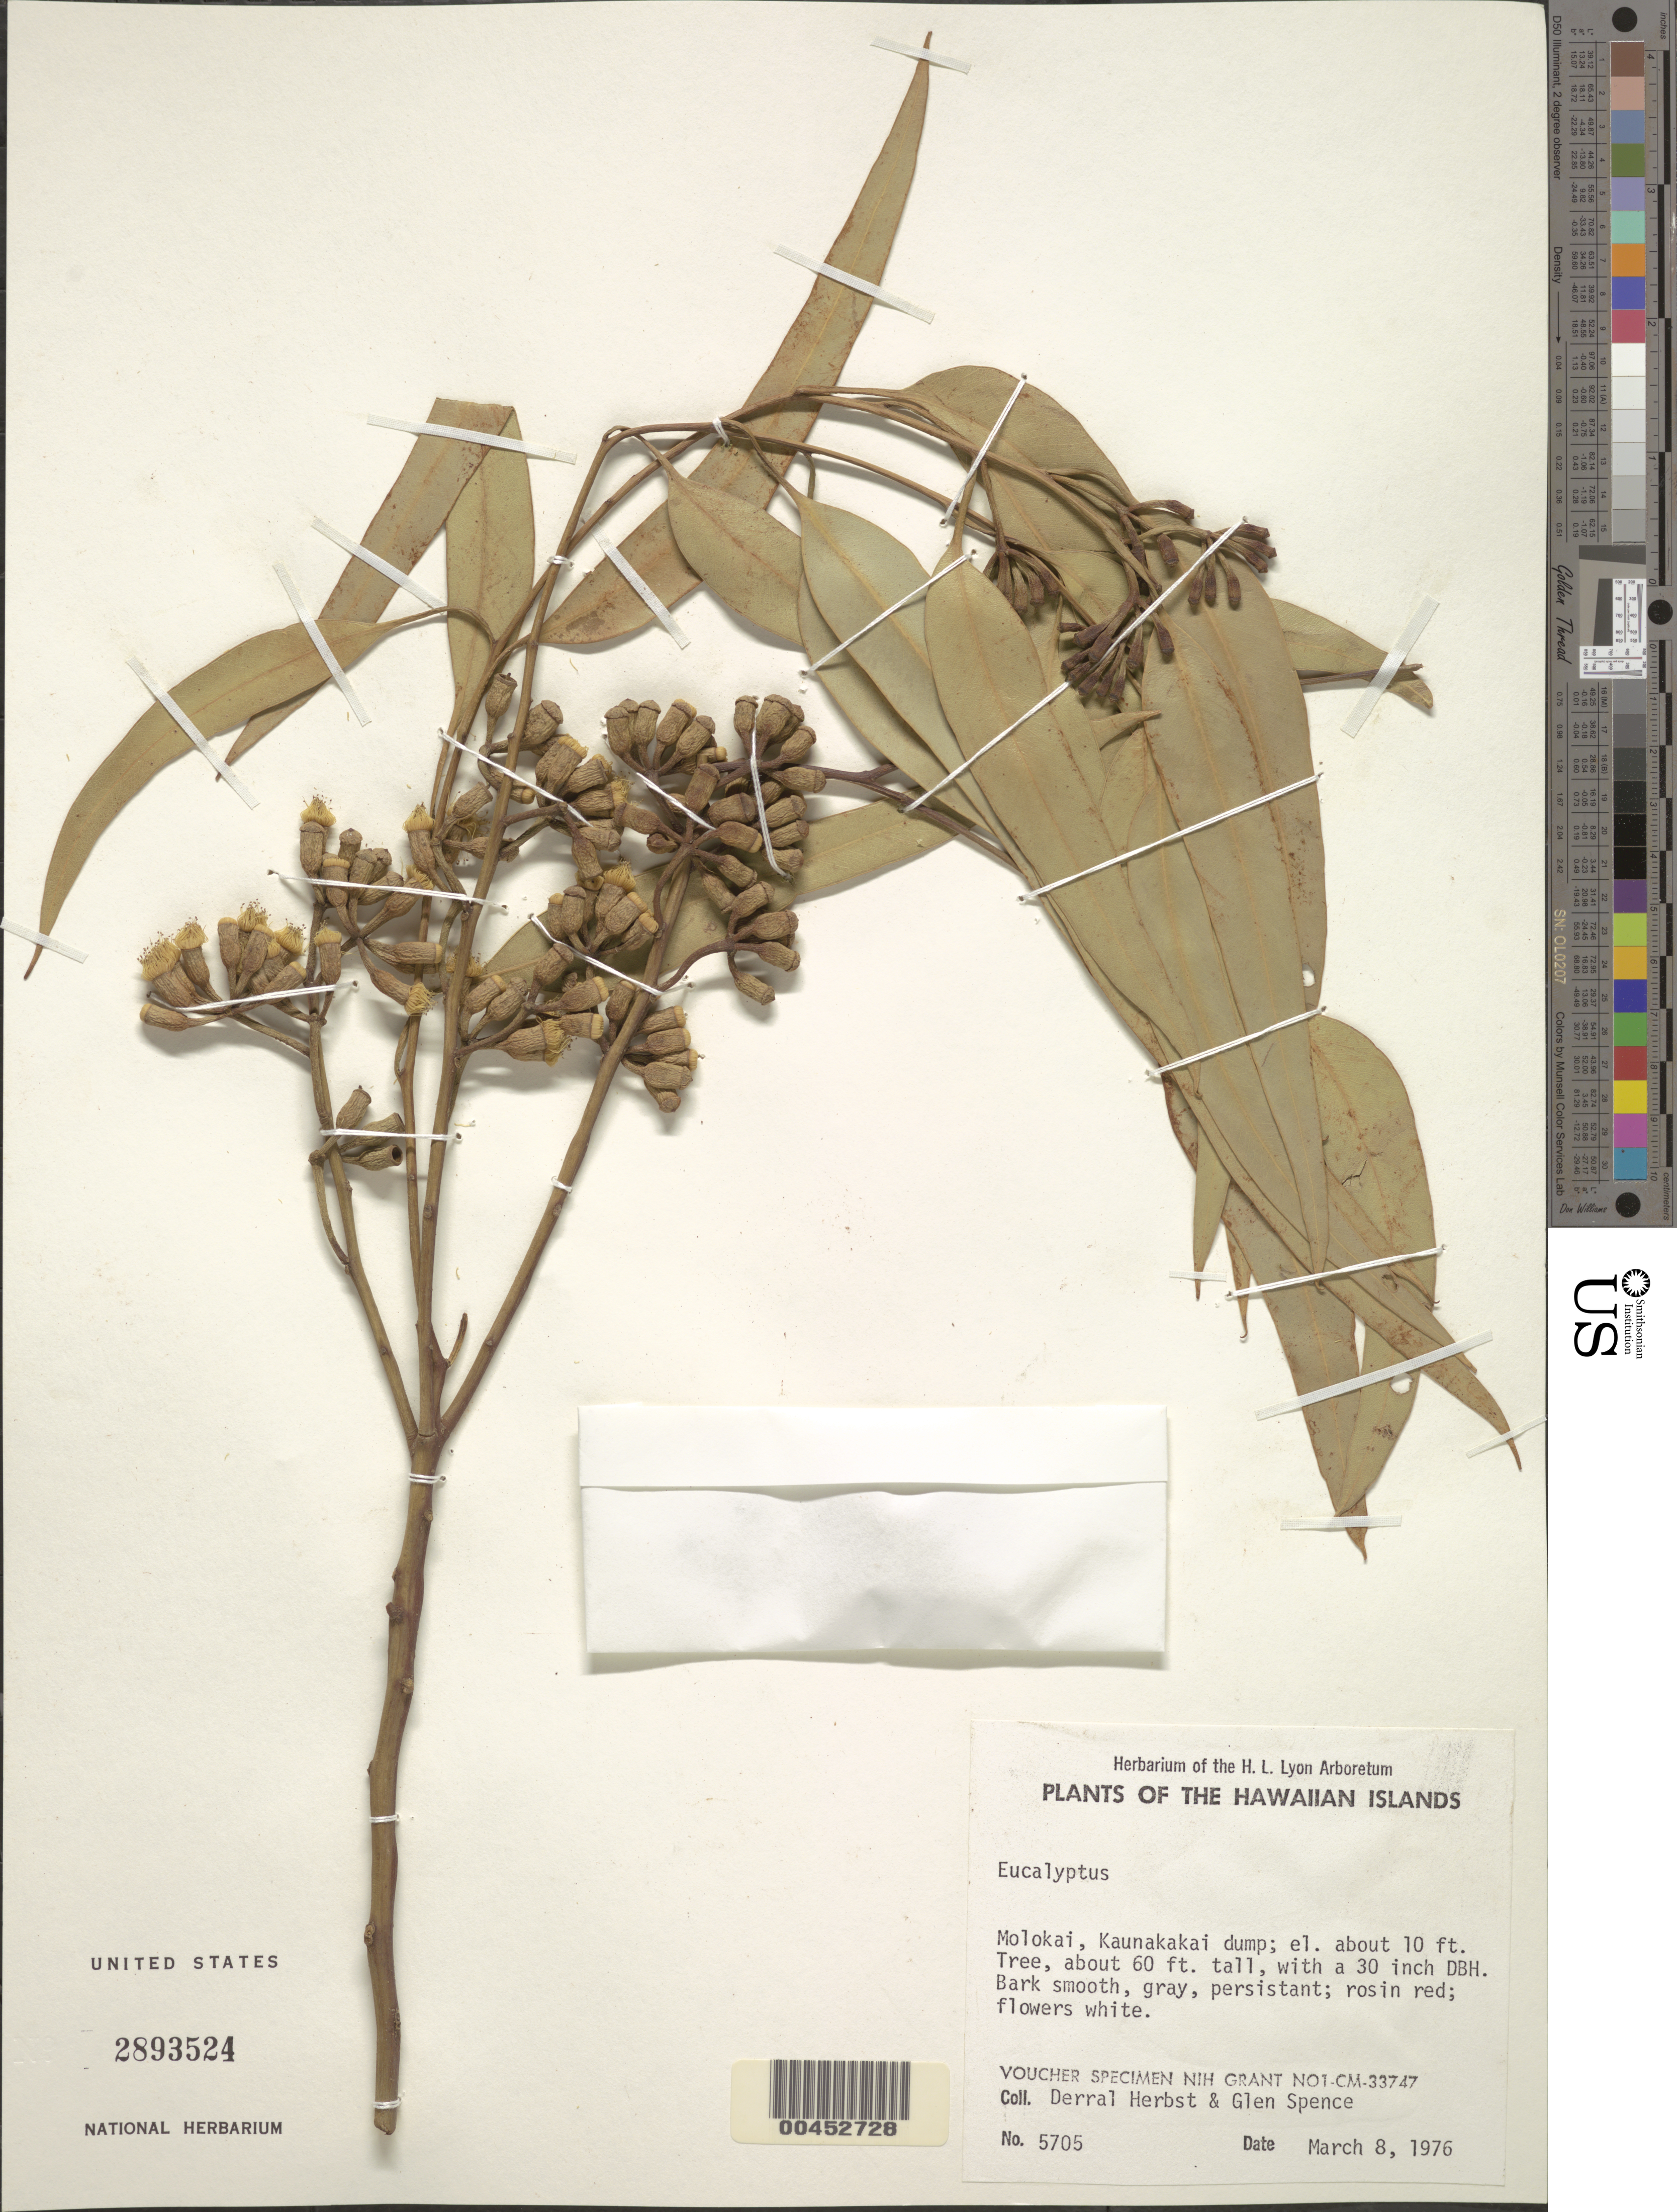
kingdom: Plantae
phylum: Tracheophyta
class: Magnoliopsida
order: Myrtales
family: Myrtaceae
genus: Eucalyptus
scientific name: Eucalyptus sp.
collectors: D. R. Herbst & G. Spence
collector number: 5705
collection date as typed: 8 Mar 1976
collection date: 1976-03-08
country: United States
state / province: Hawaii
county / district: Maui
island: Moloka'i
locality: Kaunakakai dump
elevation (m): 3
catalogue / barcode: US 2893524